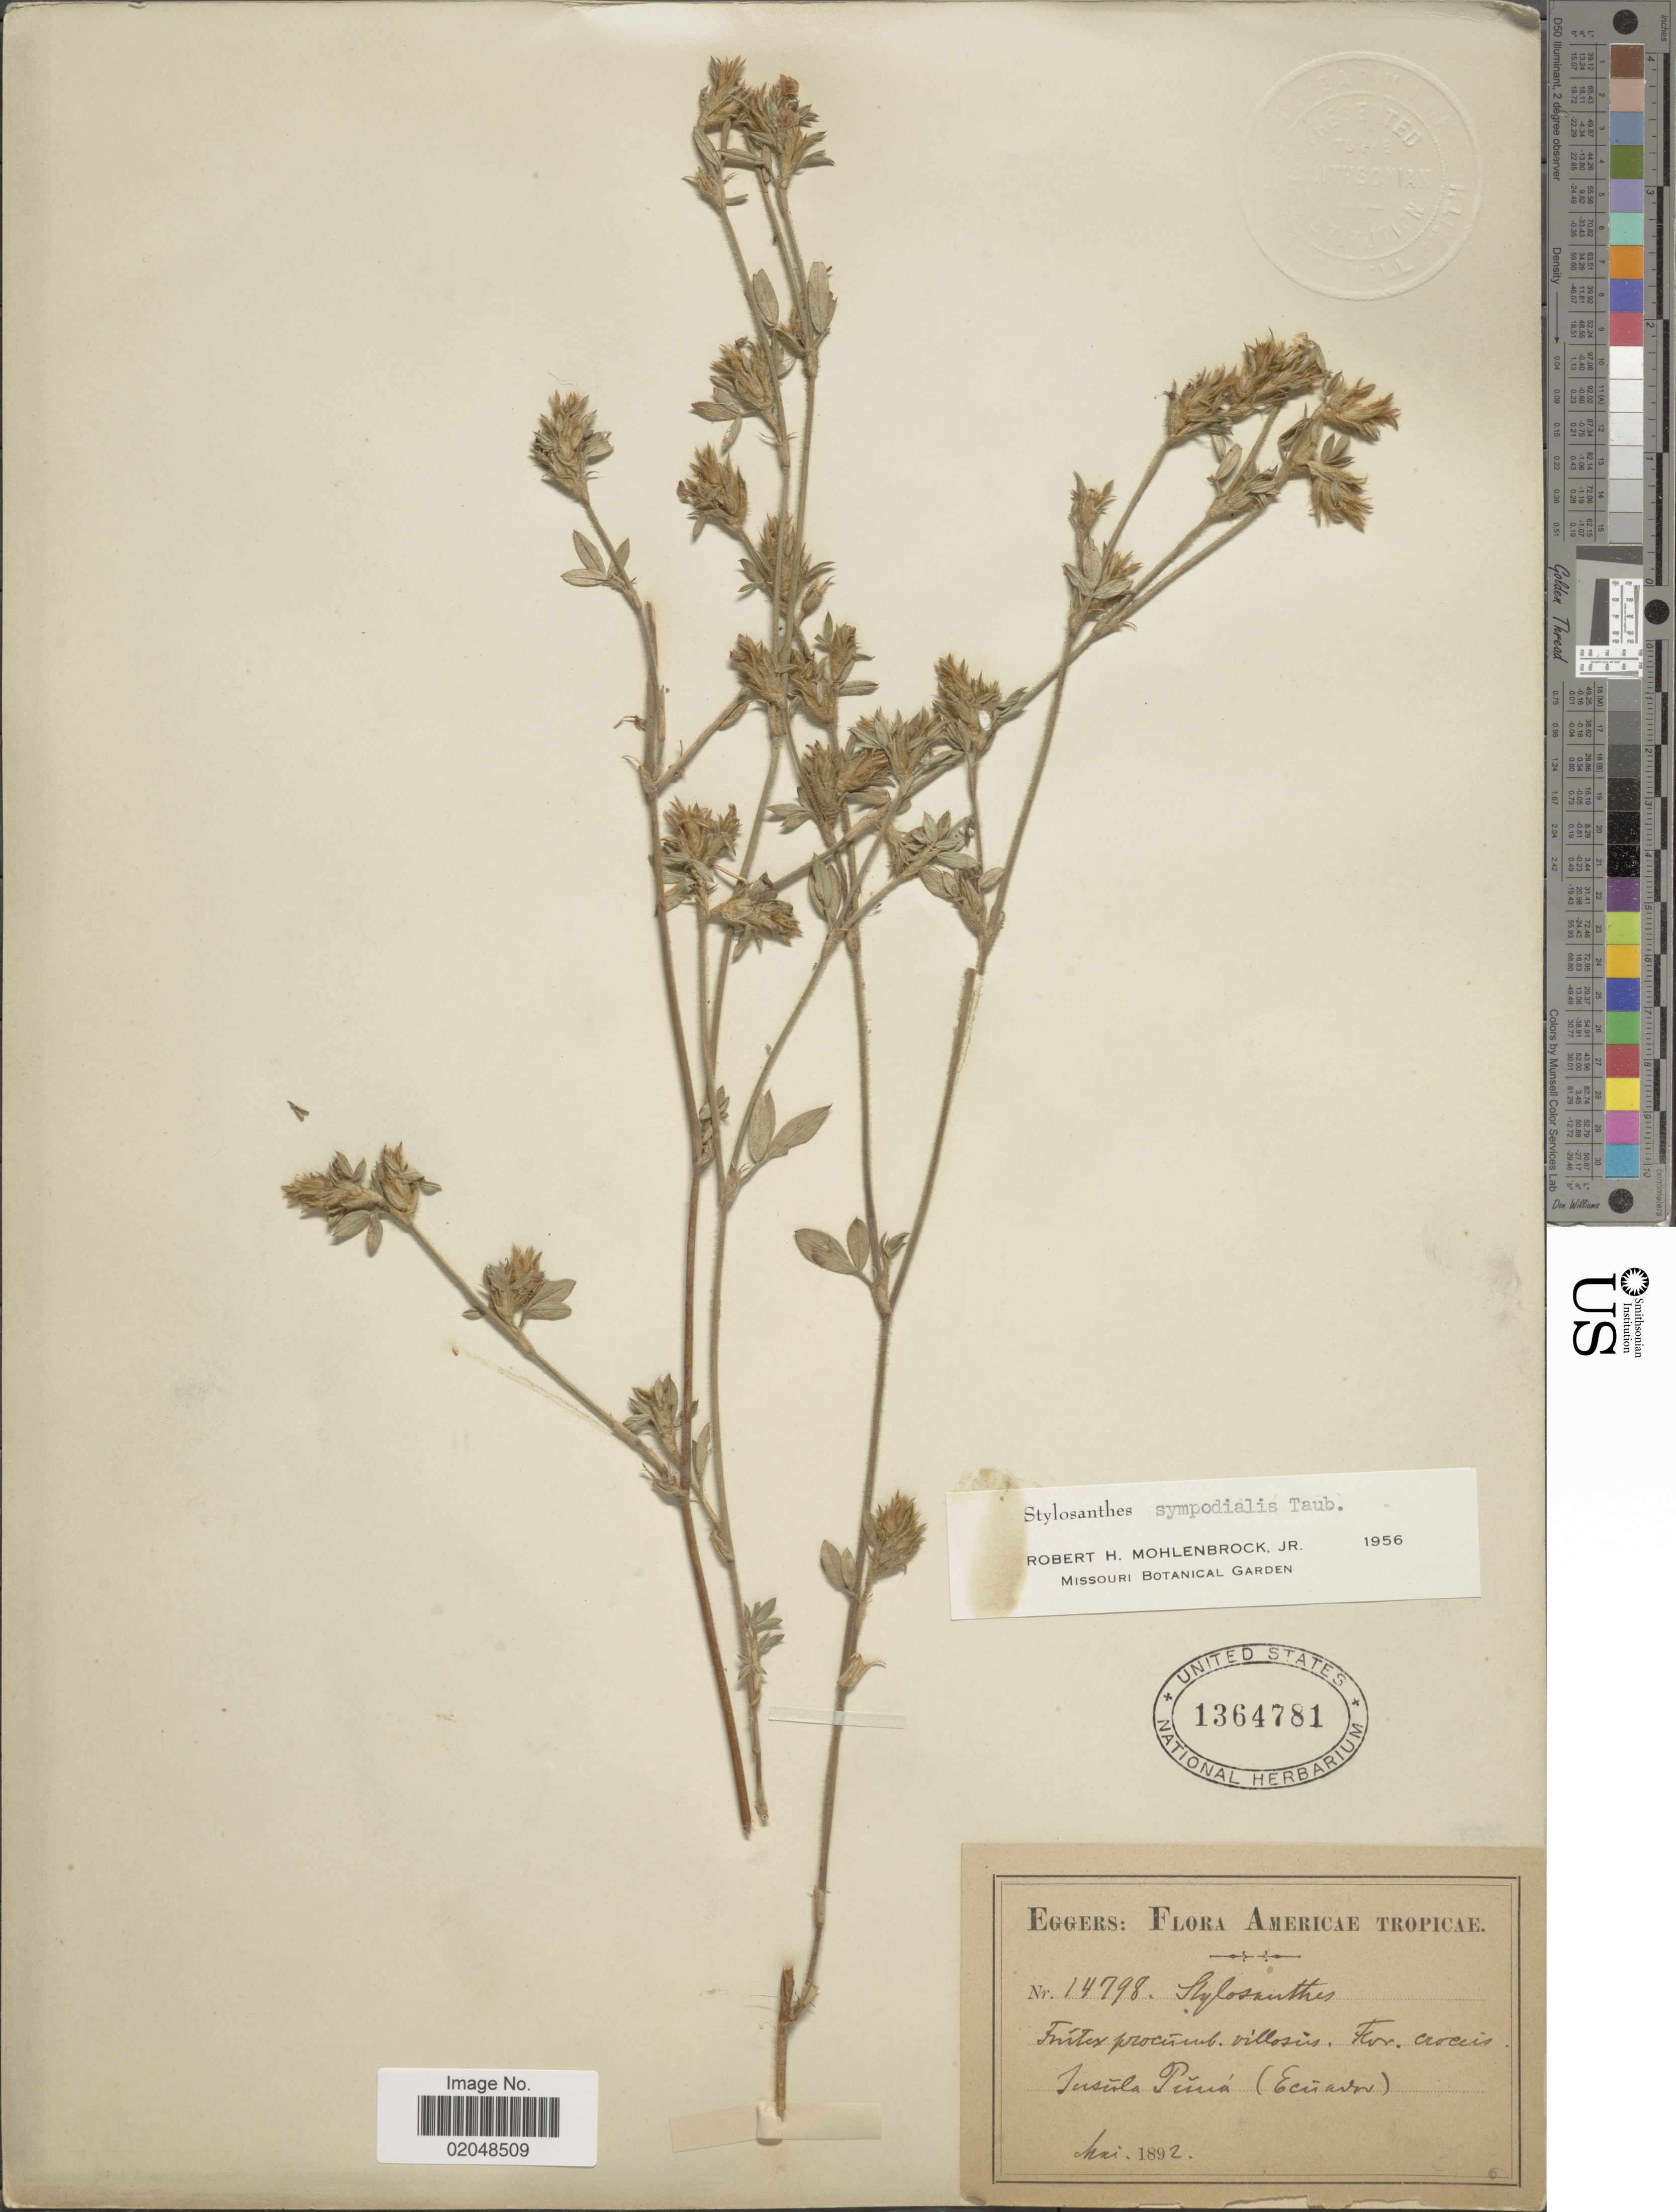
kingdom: Plantae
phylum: Tracheophyta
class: Magnoliopsida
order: Fabales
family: Fabaceae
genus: Stylosanthes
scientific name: Stylosanthes sympodialis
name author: Taub.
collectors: -. Eggers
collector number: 14798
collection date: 1892-05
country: Ecuador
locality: Insüla Püná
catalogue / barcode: US 1364781